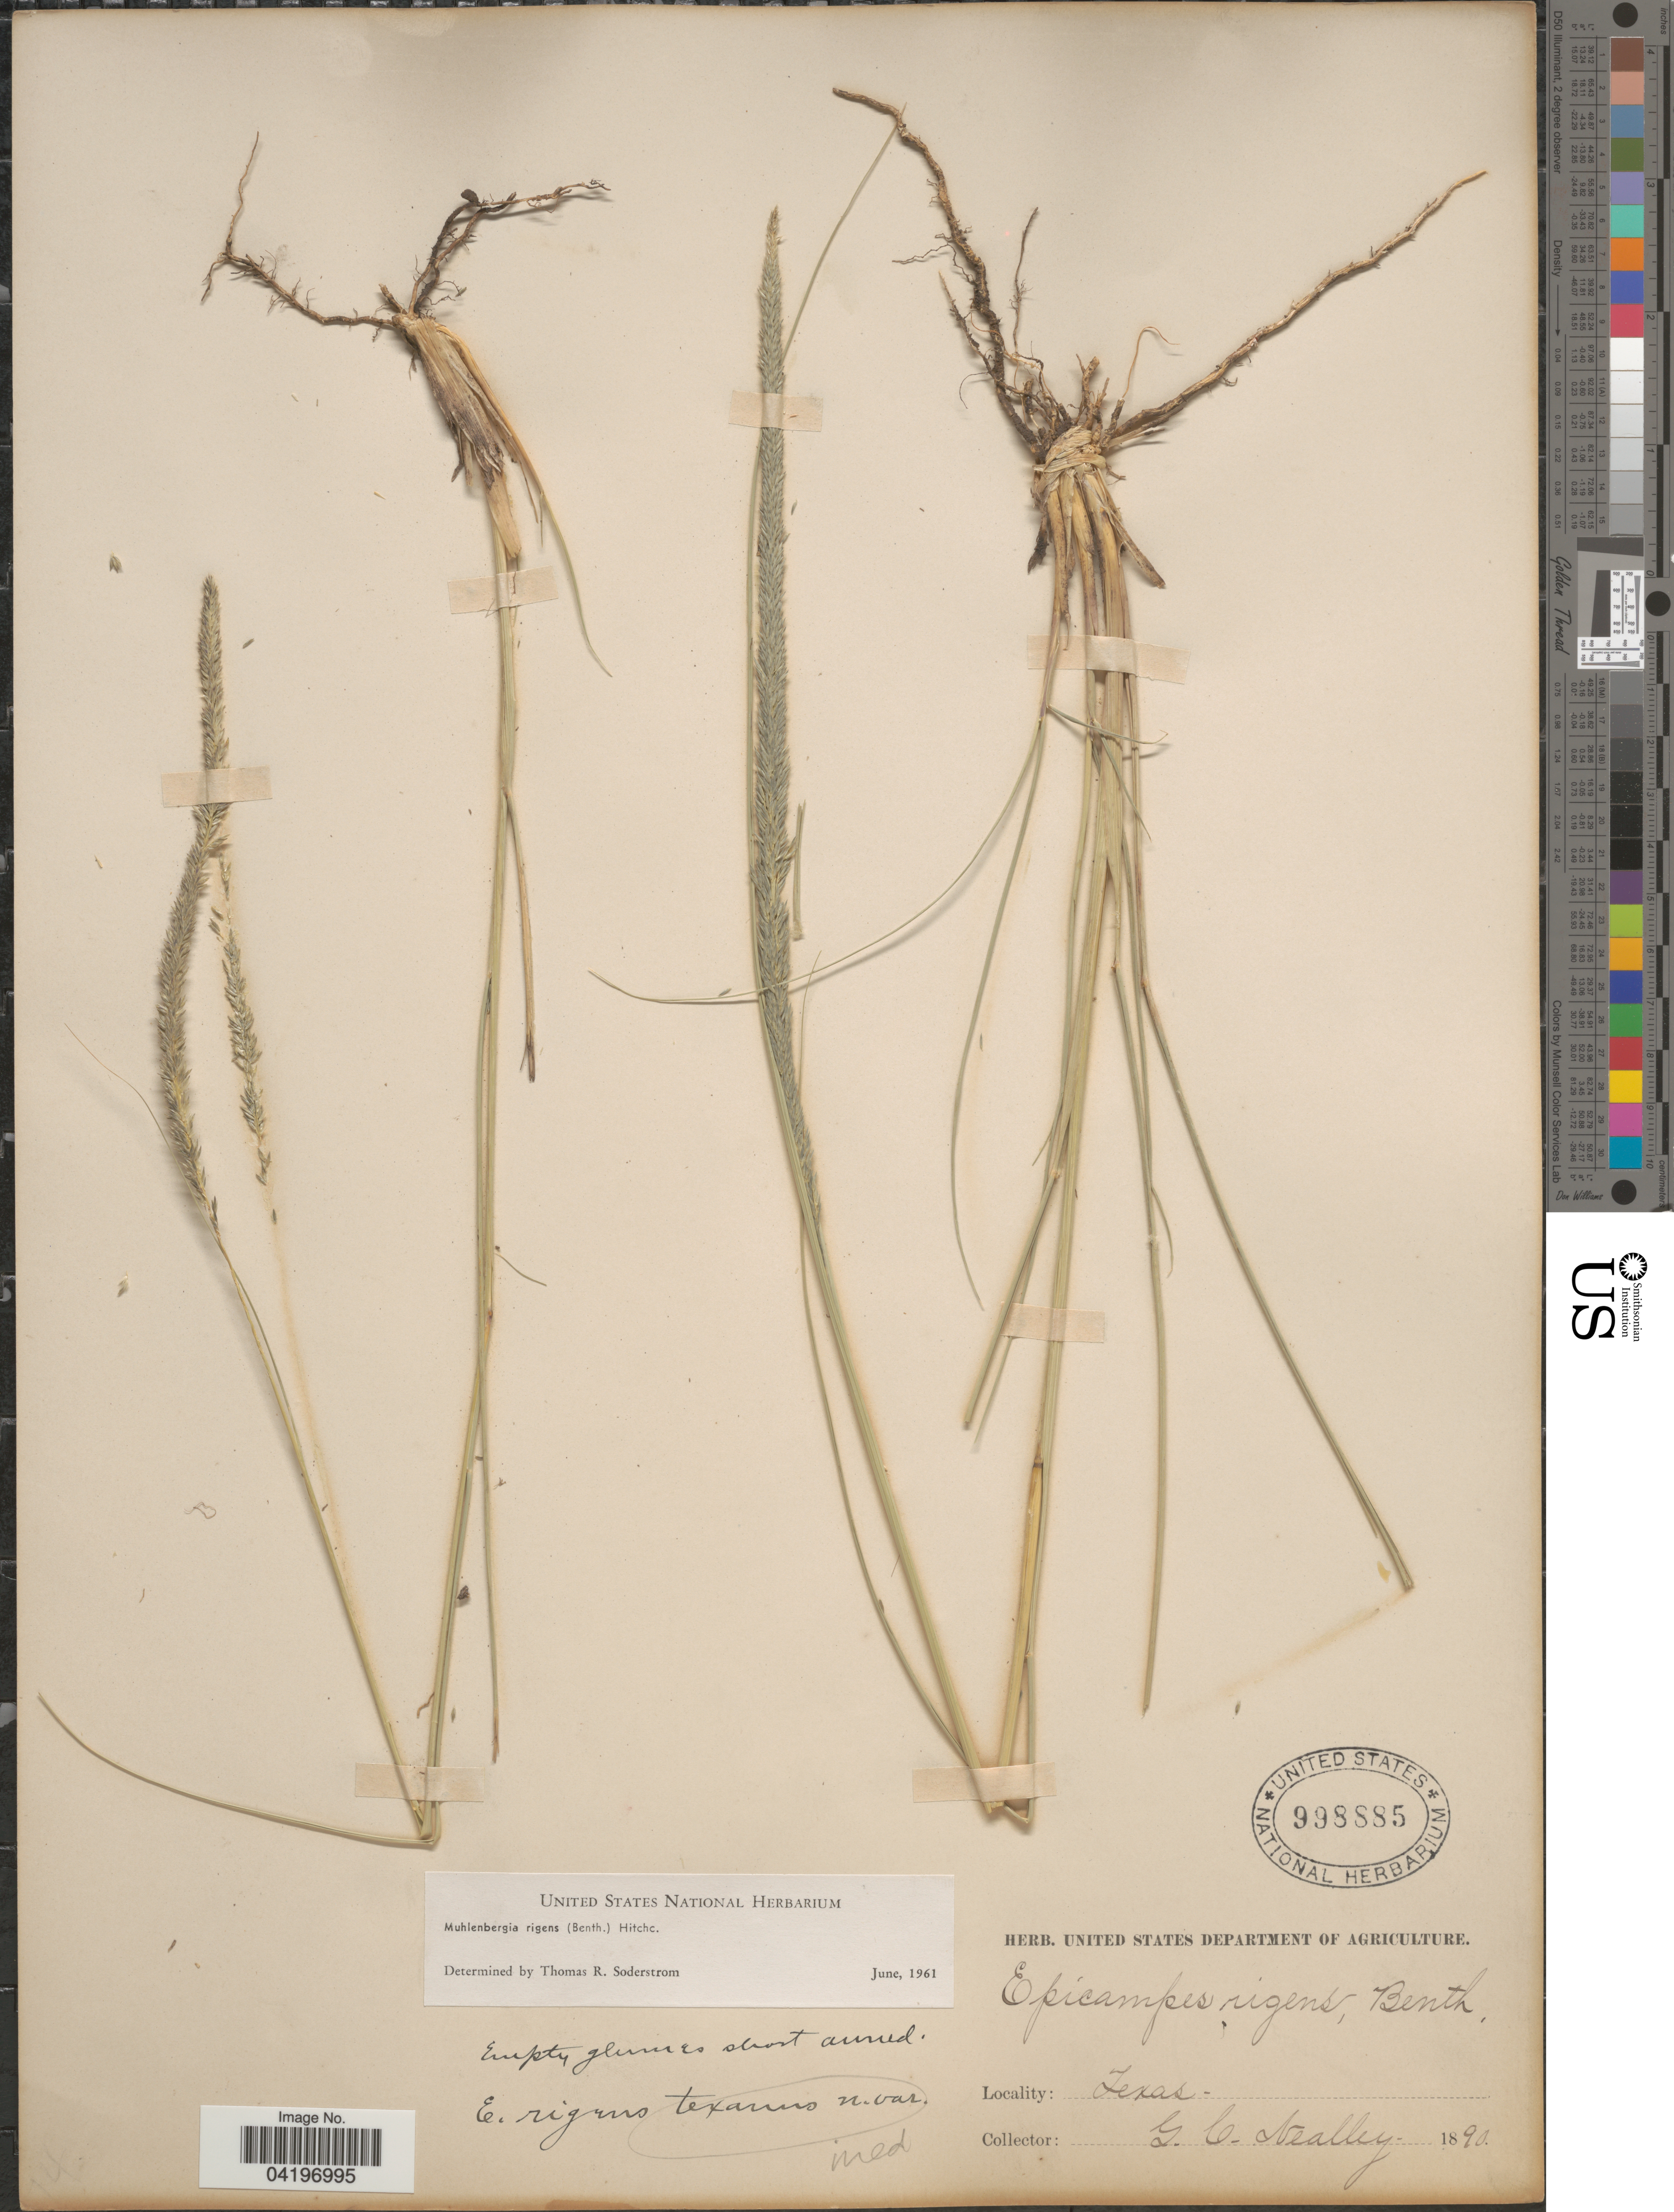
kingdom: Plantae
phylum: Tracheophyta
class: Liliopsida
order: Poales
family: Poaceae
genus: Muhlenbergia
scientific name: Muhlenbergia rigens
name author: (Benth.) Hitchc.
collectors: G. C. Nealley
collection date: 1890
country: United States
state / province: Texas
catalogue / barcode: US 998885